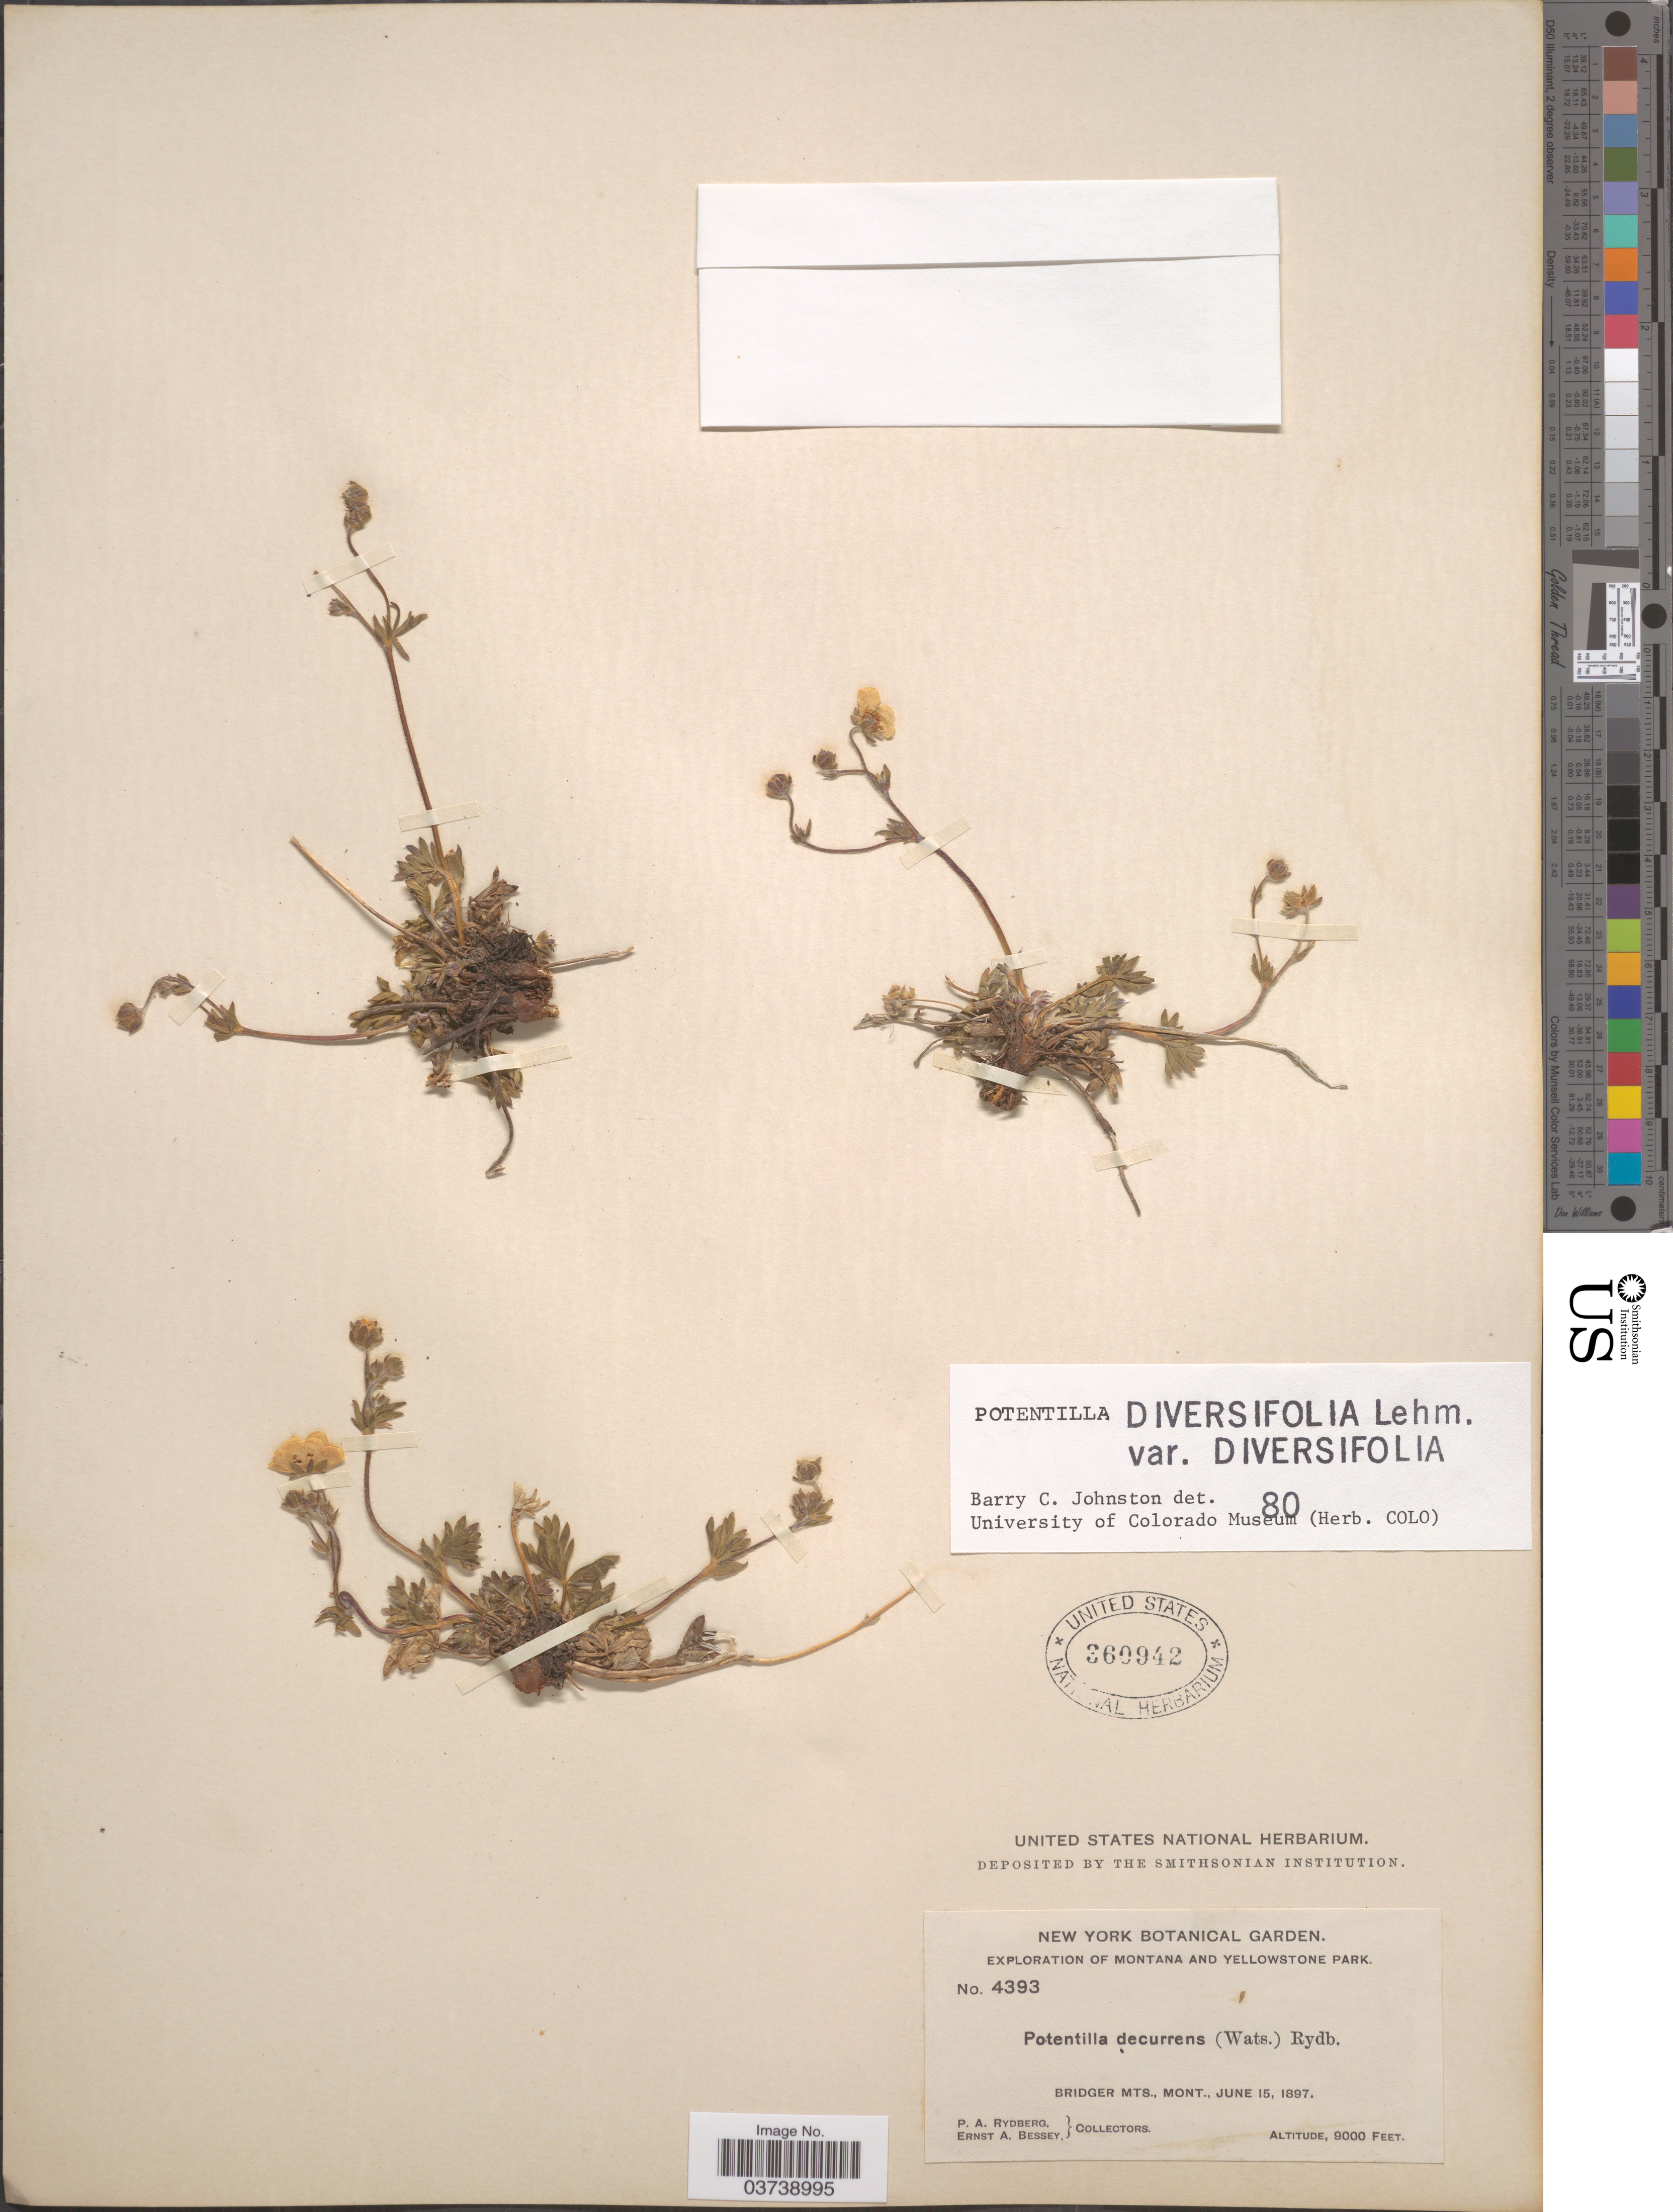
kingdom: Plantae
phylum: Tracheophyta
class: Magnoliopsida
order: Rosales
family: Rosaceae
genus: Potentilla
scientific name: Potentilla diversifolia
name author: Lehm.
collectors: P. A. Rydberg & E. A. Bessey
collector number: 4393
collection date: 1897-06-15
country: United States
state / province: Montana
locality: Yellowstone Park. Bridger Mts.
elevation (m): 2743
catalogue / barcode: US 360942